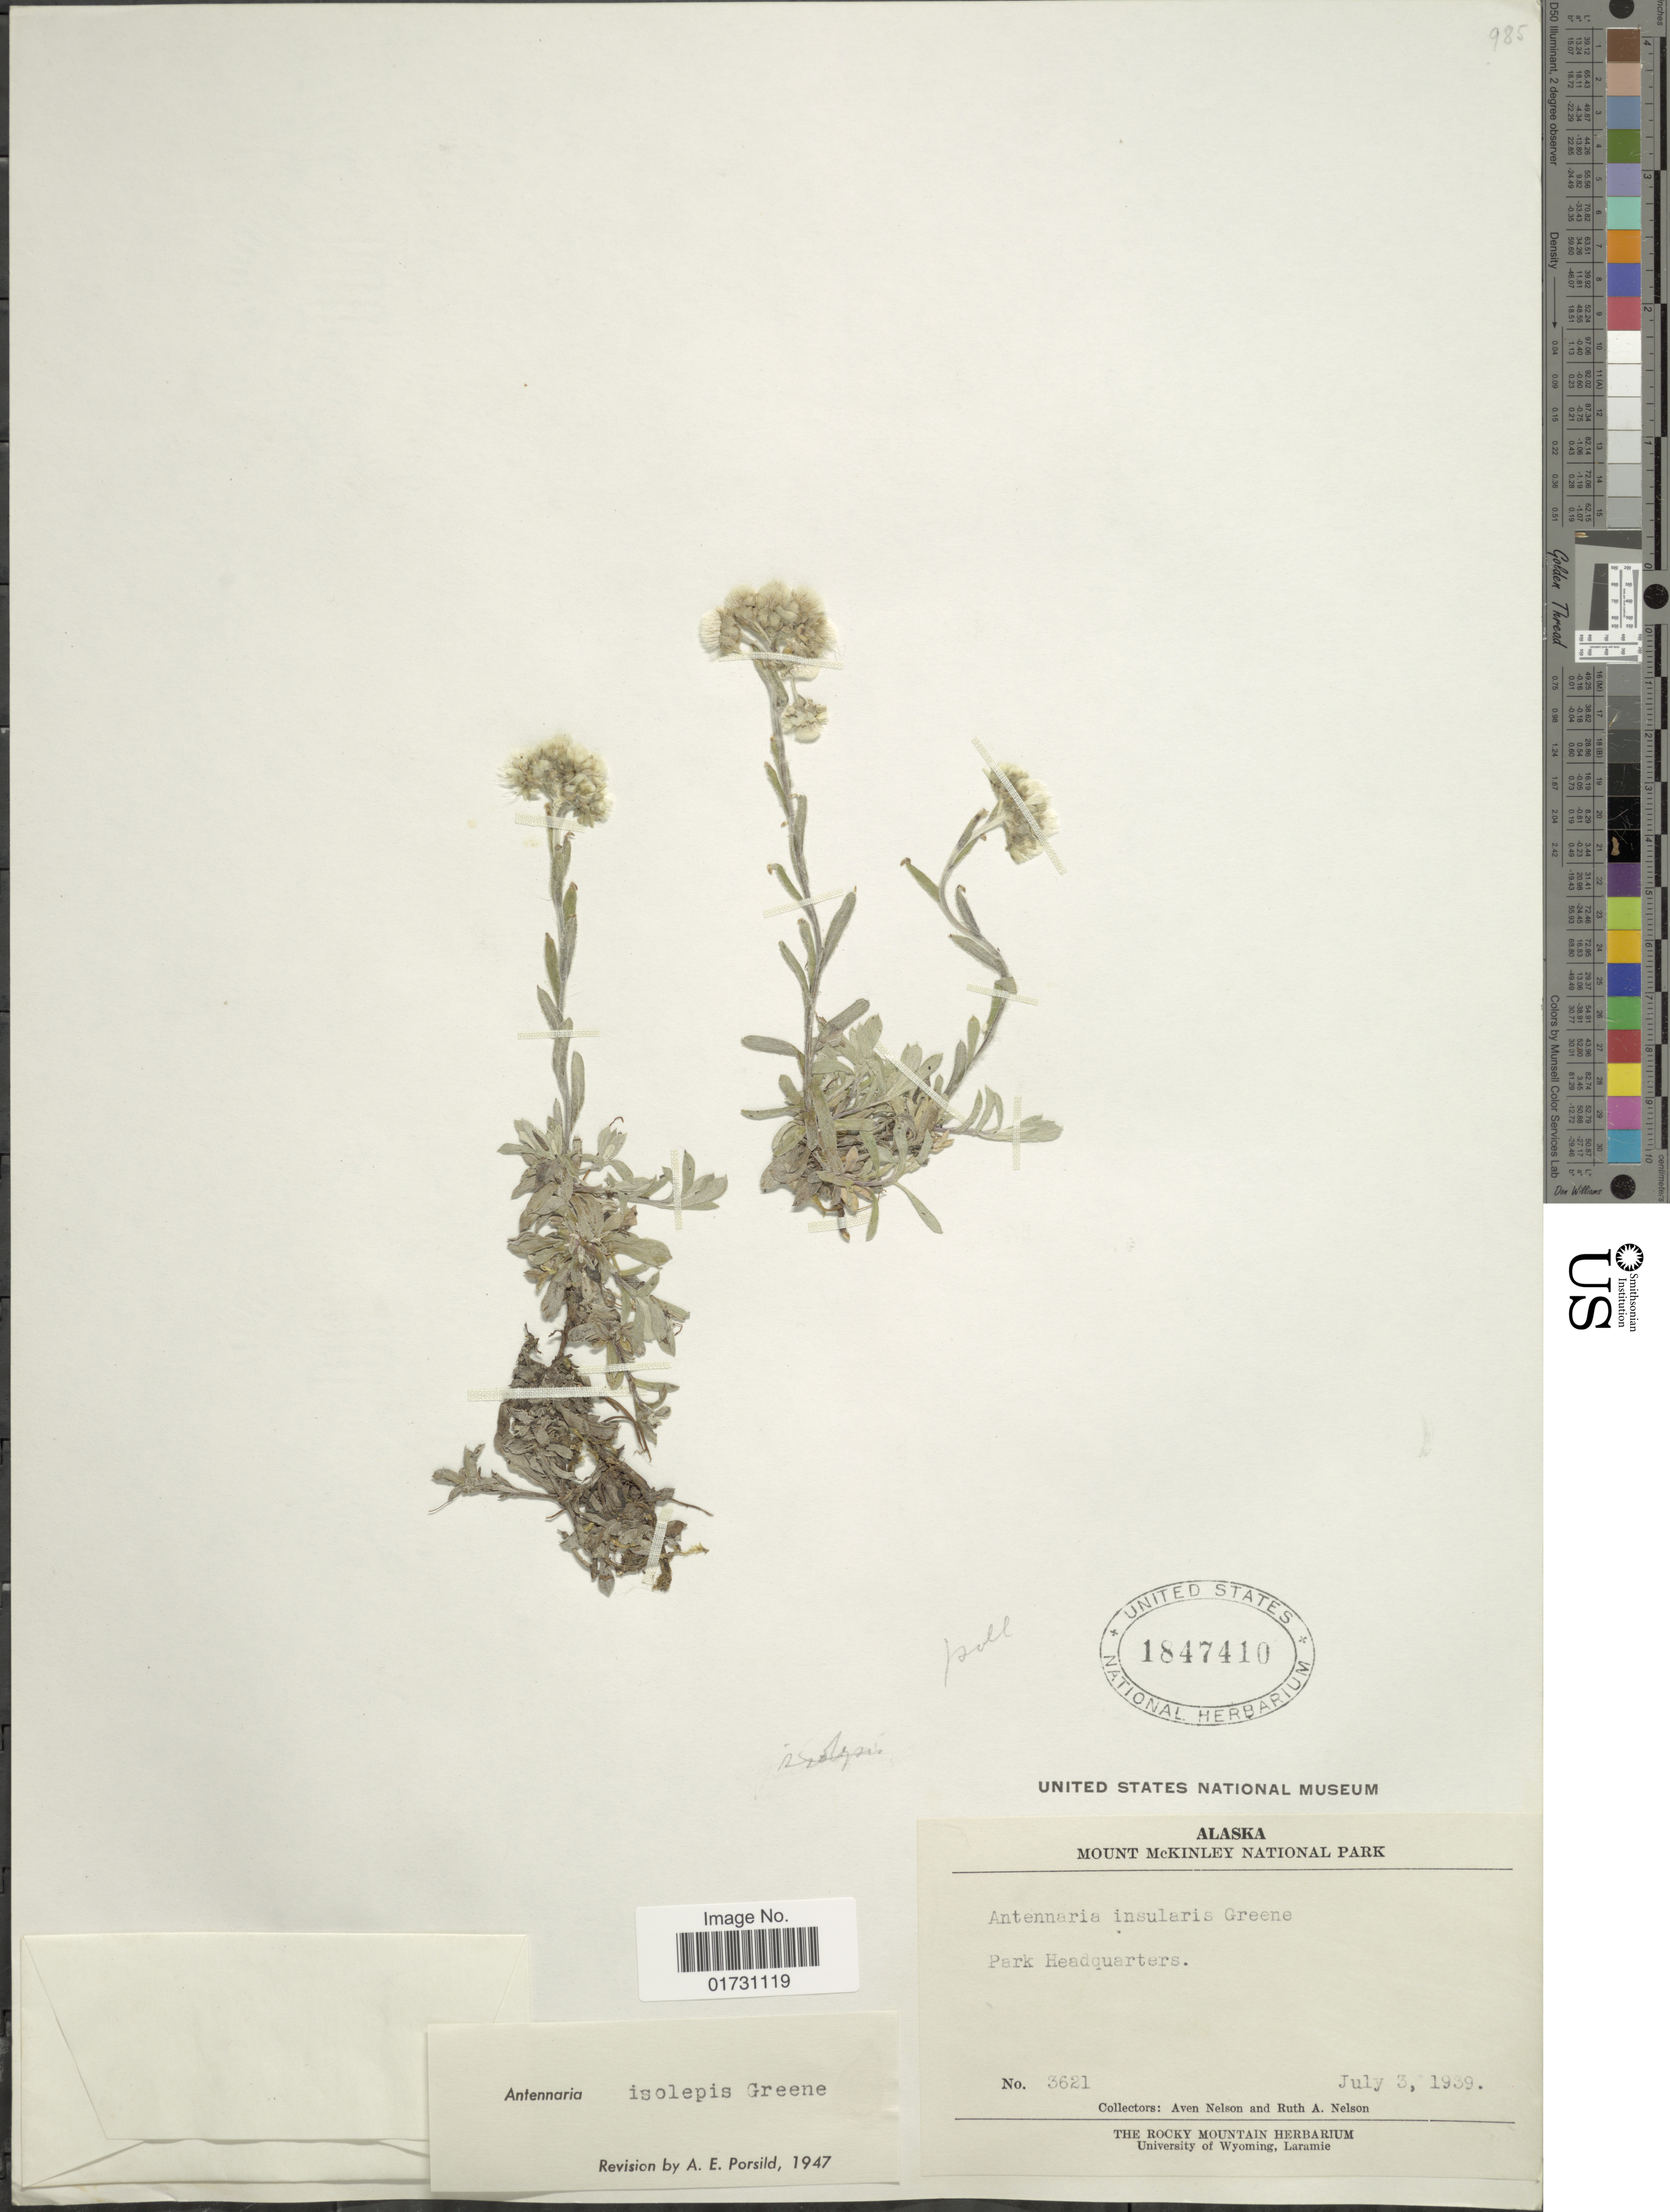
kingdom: Plantae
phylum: Tracheophyta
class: Magnoliopsida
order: Asterales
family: Asteraceae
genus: Antennaria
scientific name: Antennaria isolepis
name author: Greene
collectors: A. Nelson & R. A. Nelson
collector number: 3621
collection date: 1939-07-03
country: United States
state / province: Alaska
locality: Park Headquarters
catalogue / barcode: US 1847410